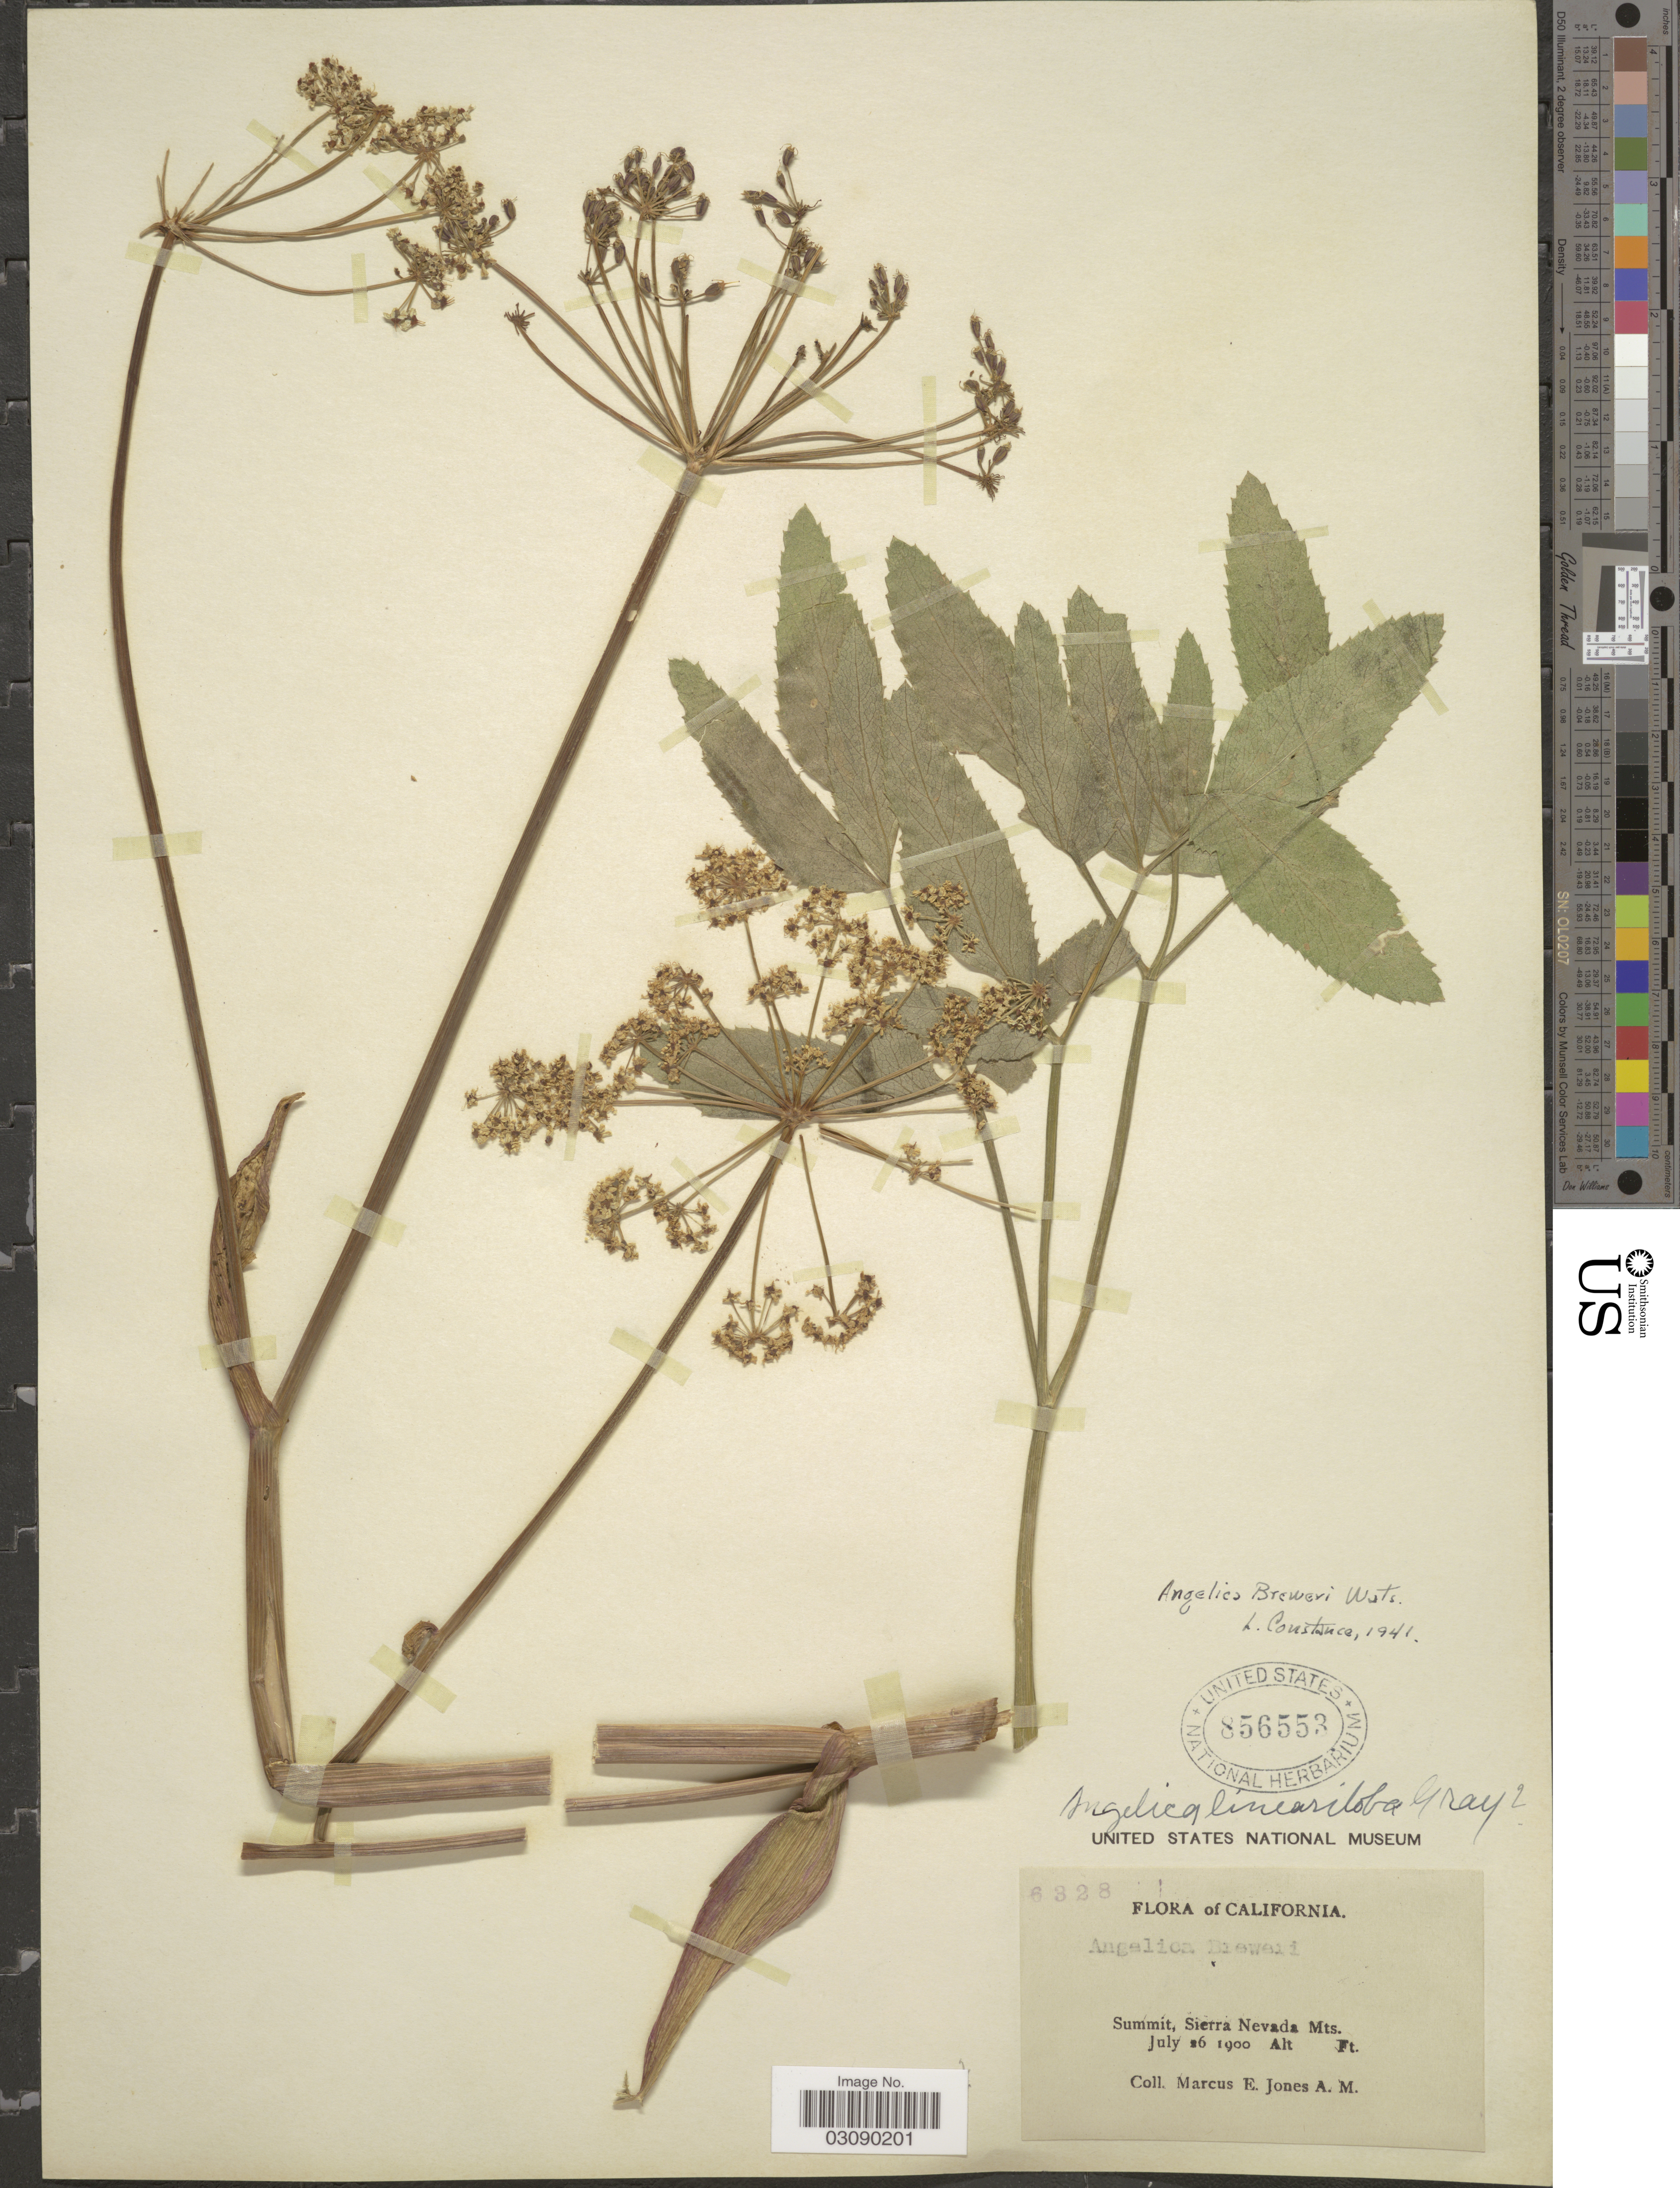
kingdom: Plantae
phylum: Tracheophyta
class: Magnoliopsida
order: Apiales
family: Apiaceae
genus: Angelica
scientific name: Angelica breweri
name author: A. Gray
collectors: M. E. Jones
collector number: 6328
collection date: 1900-07-26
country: United States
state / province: California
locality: Summit, Sierra Nevada Mts.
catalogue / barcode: US 856553